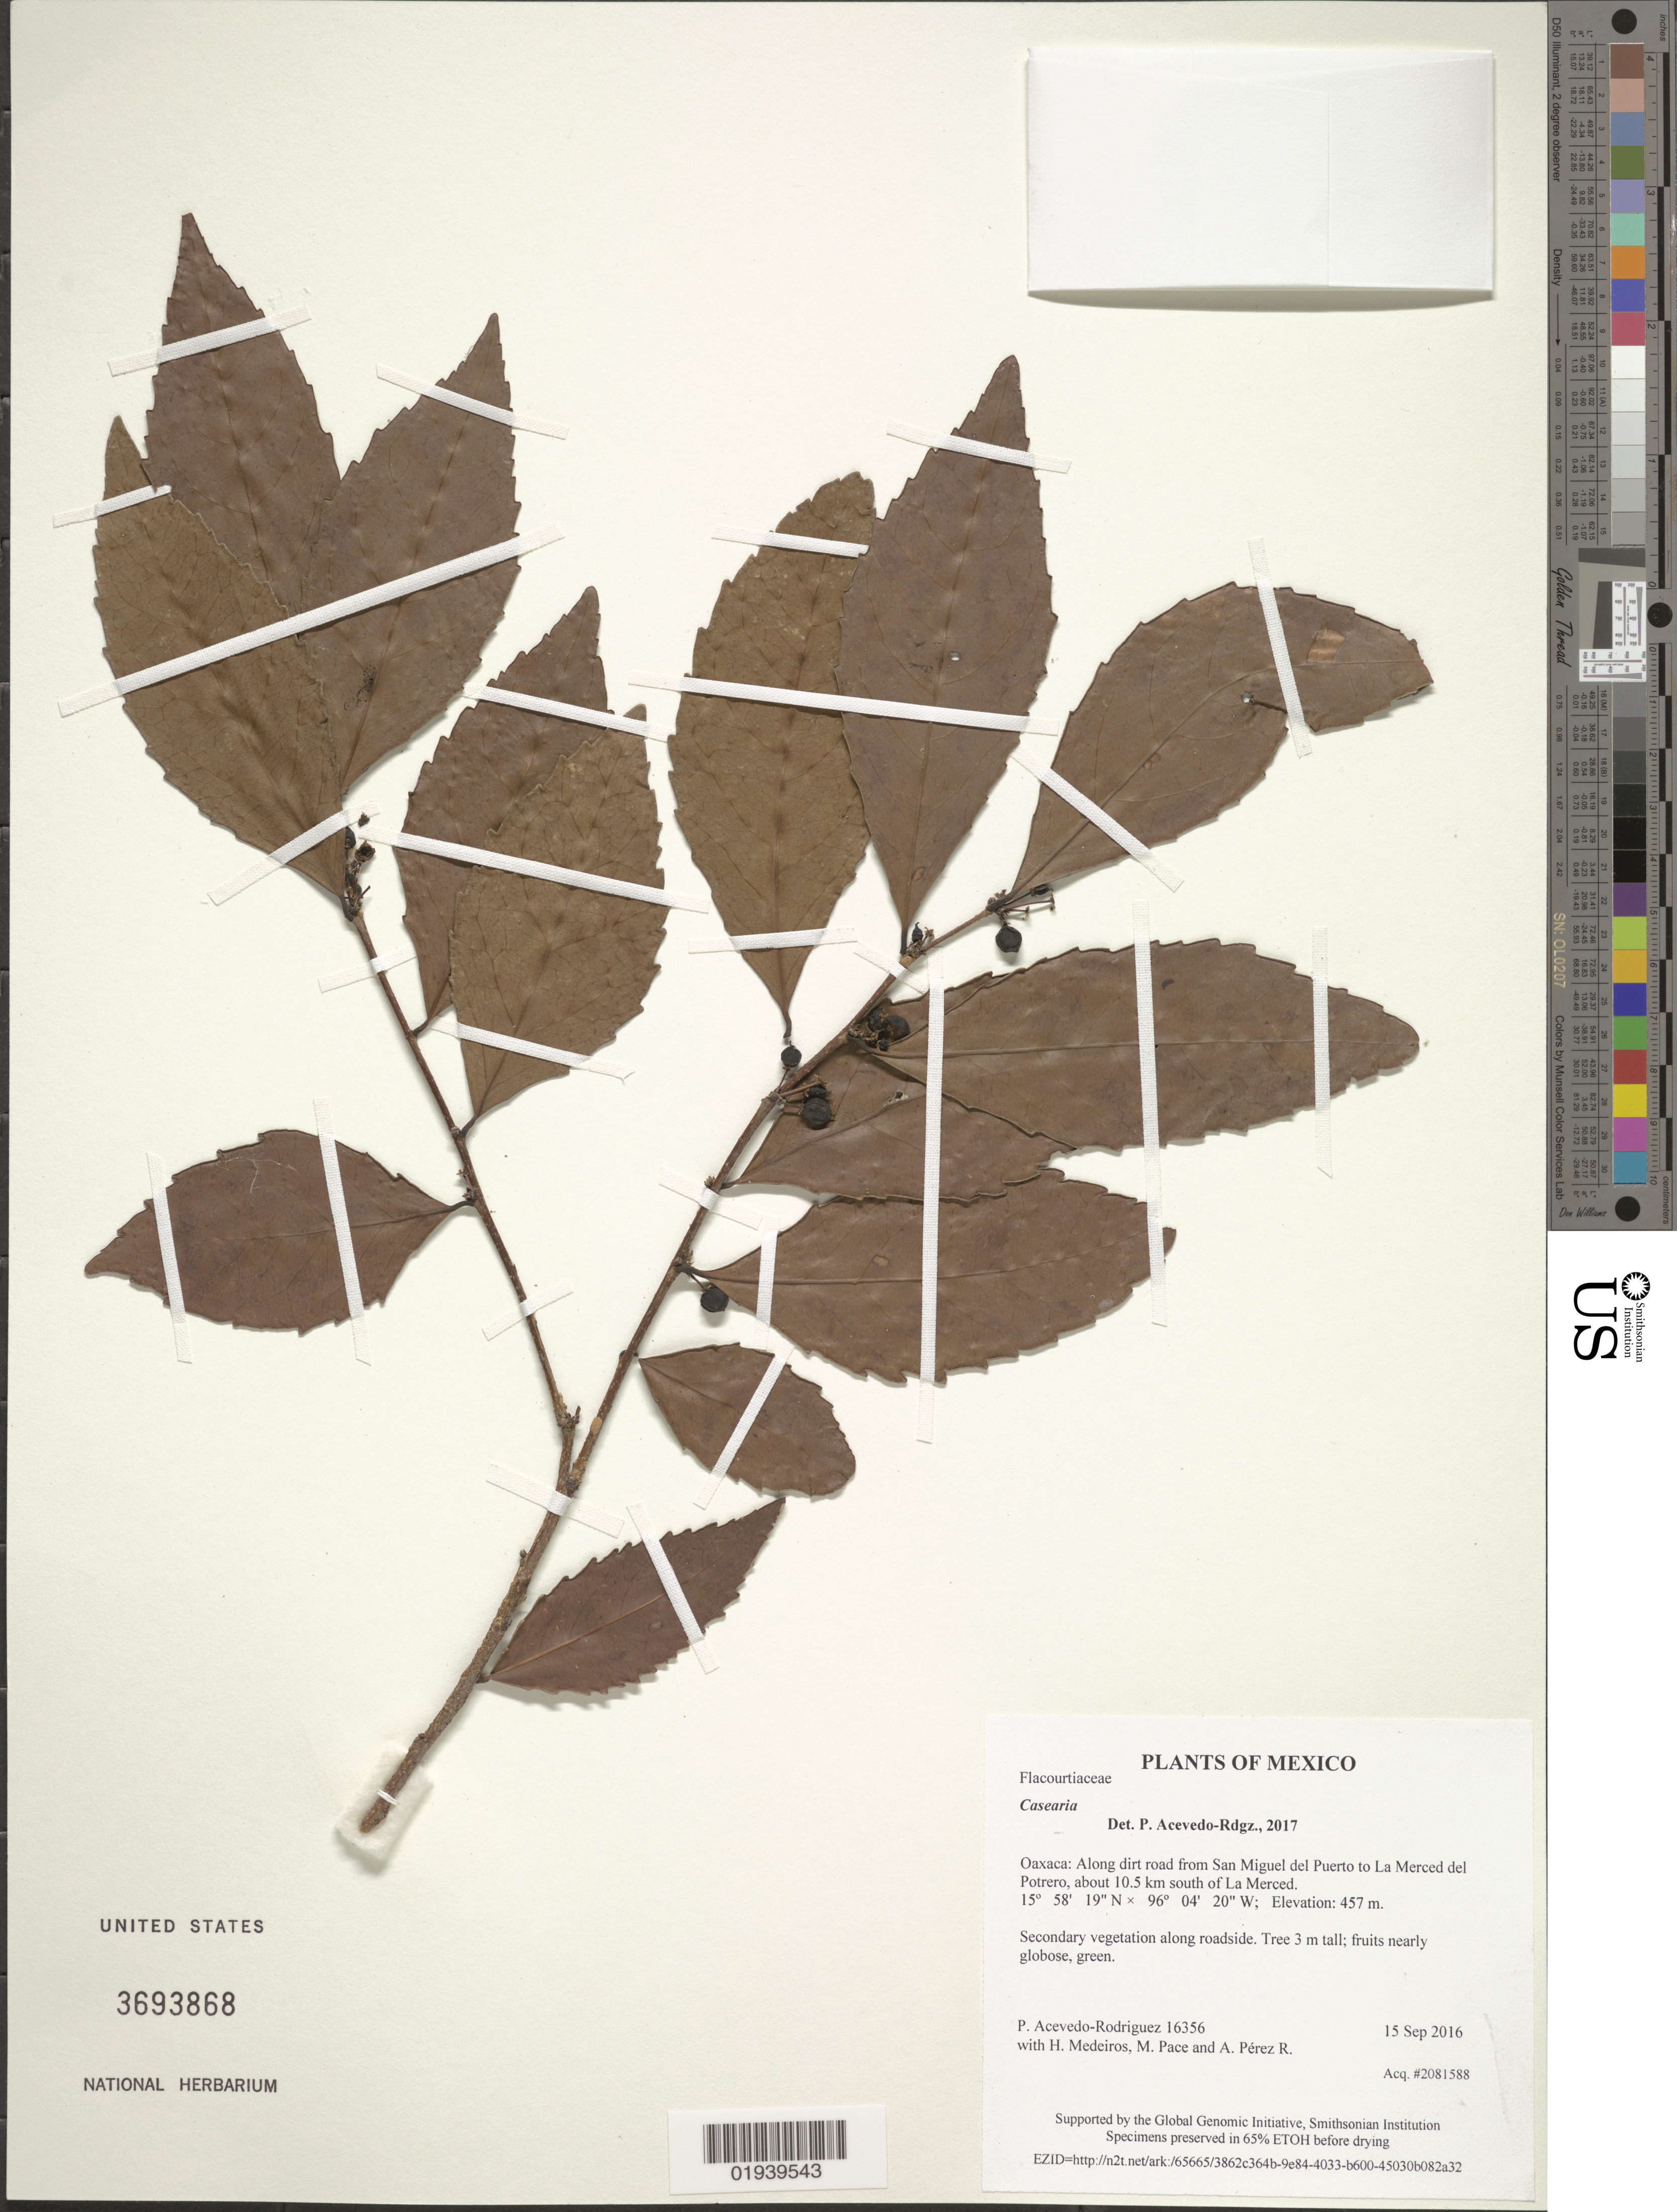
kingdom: Plantae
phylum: Tracheophyta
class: Magnoliopsida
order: Malpighiales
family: Salicaceae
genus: Xylosma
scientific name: Xylosma sp.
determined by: Zmarzty, Sue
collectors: P. Acevedo-Rodr., H. Medeiros, M. R. Pace & A. Pérez R.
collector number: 16356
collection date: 2016-09-15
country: Mexico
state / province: Oaxaca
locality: Along dirt road from San Miguel del Puerto to La Merced del Potrero, about 10.5 km south of La Merced.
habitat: secondary vegetation along roadside.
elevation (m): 457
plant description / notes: US, NY, K, MO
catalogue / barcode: US 3693868